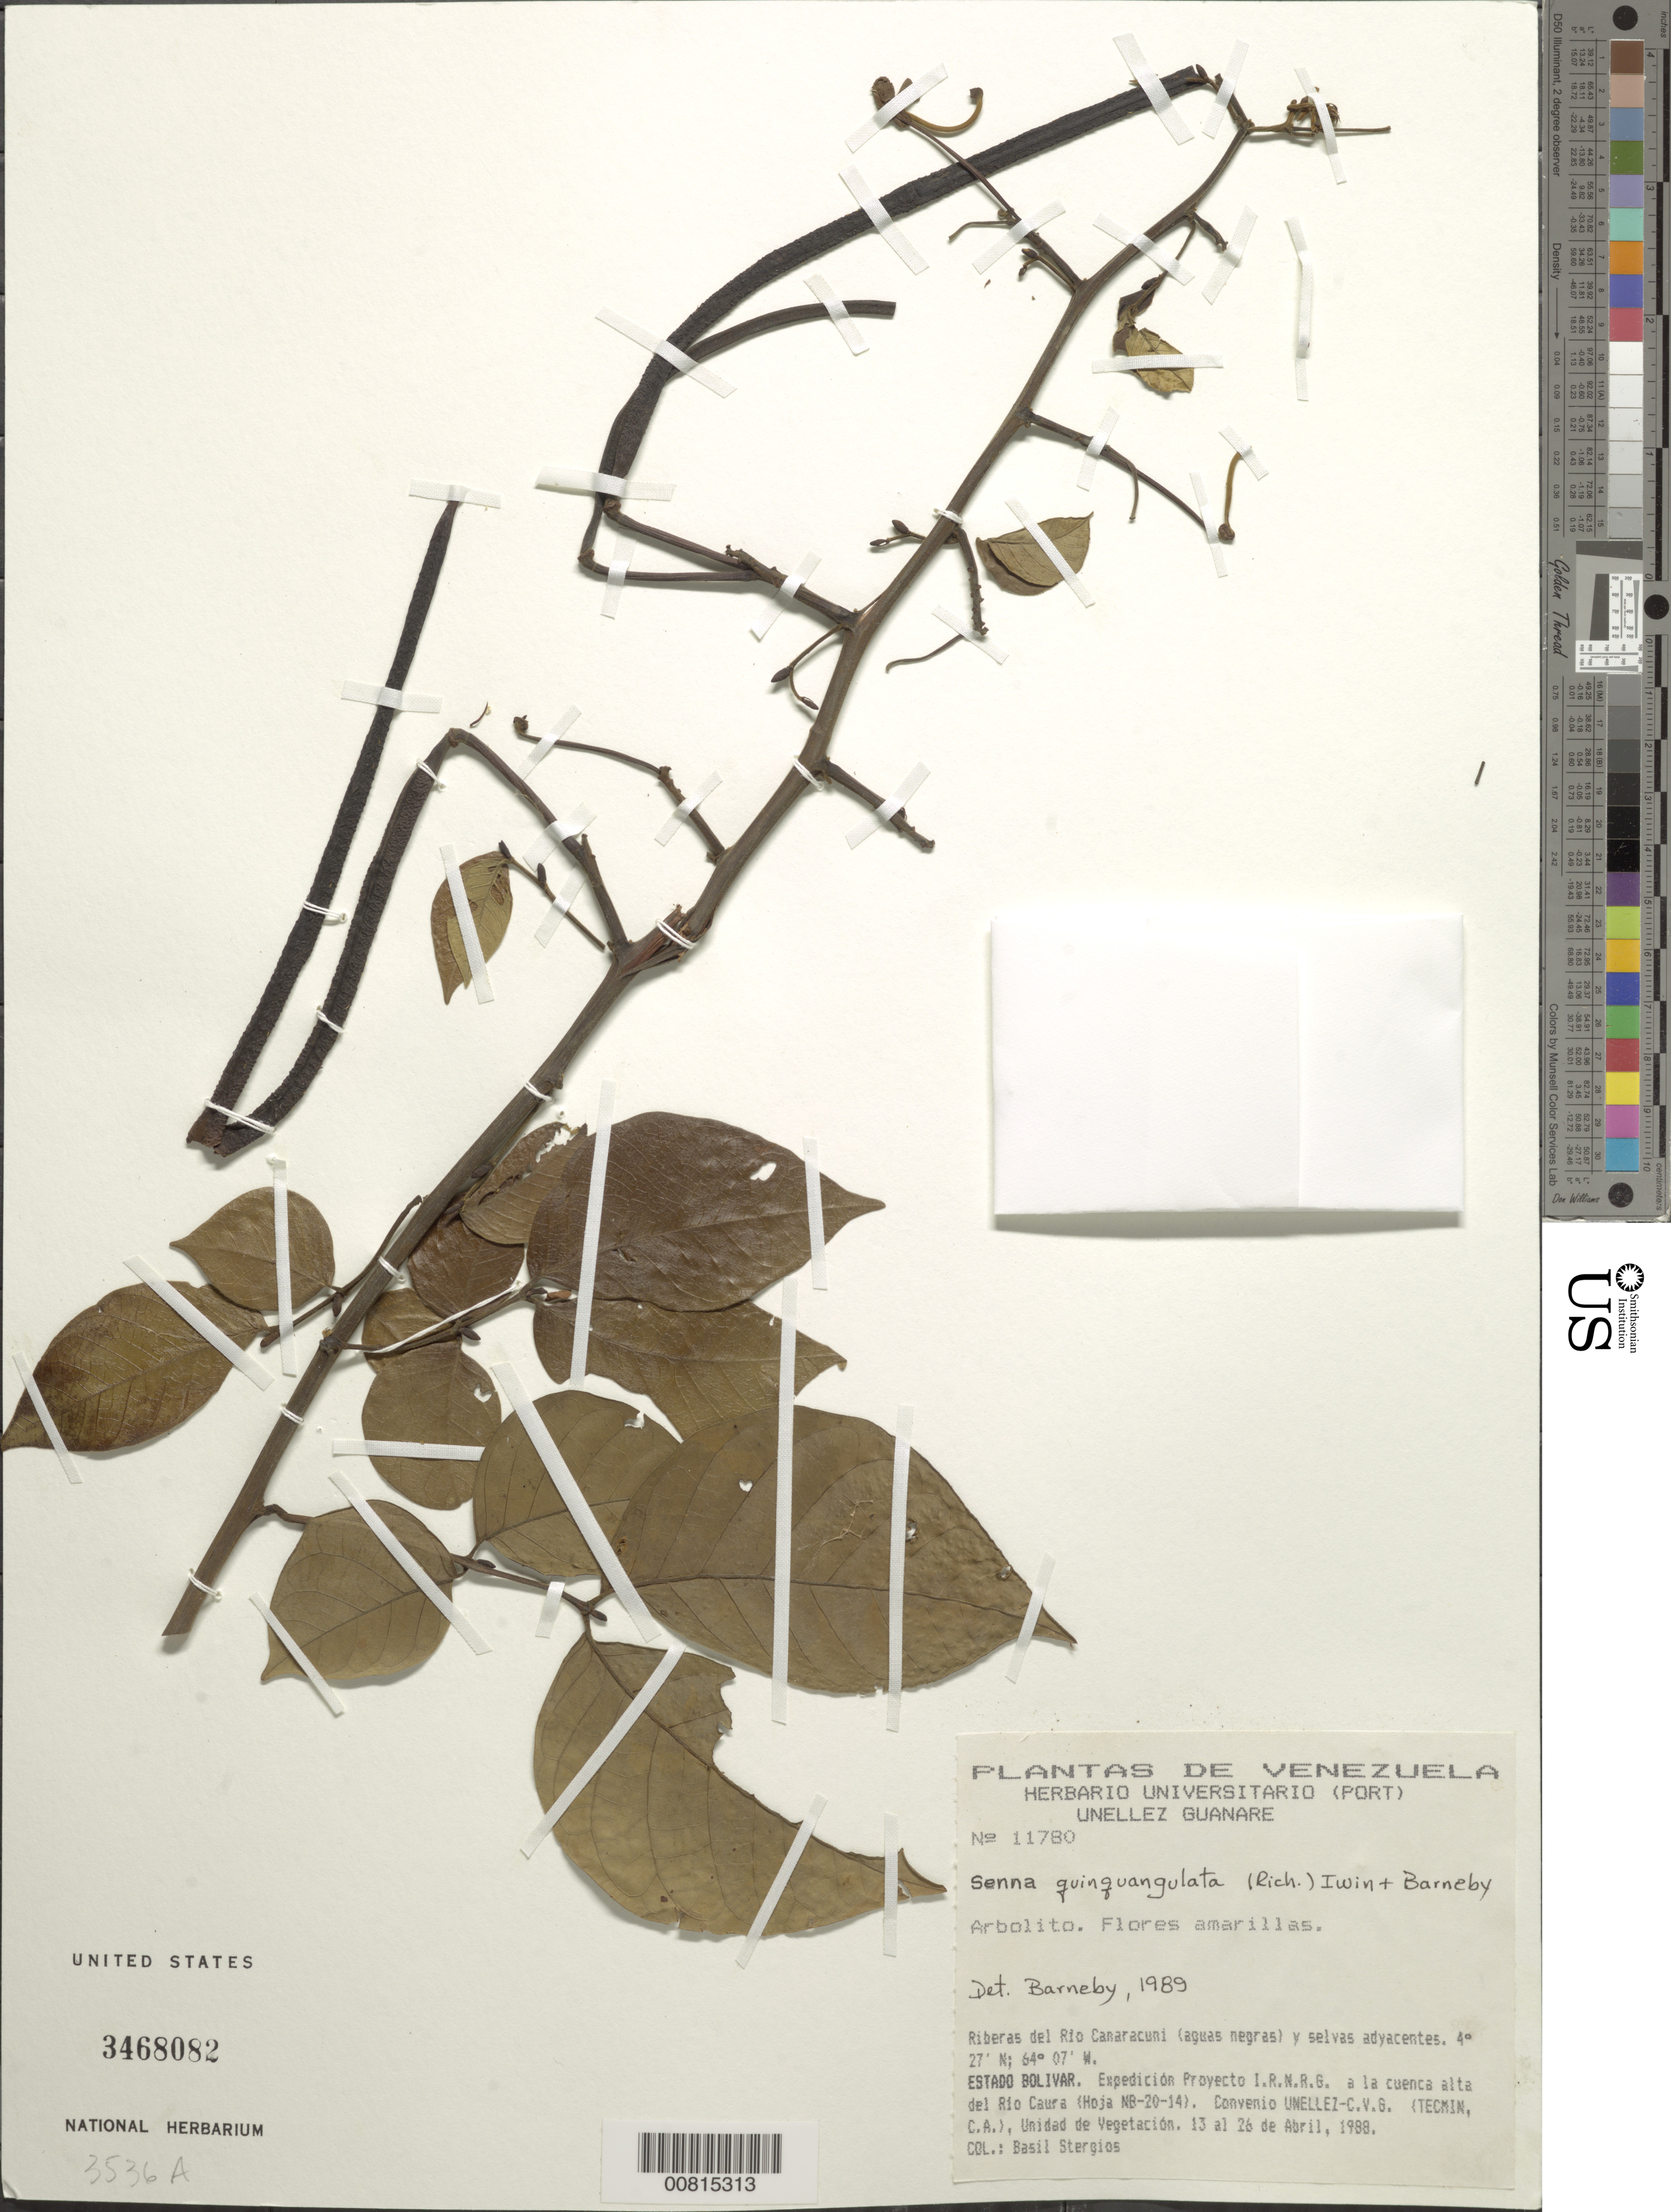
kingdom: Plantae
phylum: Tracheophyta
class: Magnoliopsida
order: Fabales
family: Fabaceae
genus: Senna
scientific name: Senna quinquangulata var. quinquangulata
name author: H.S. Irwin & Barneby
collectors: B. G. Stergios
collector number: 11780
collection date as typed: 13-Apr-89 to 26-Apr-88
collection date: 1988-04-26/1989-04-13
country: Venezuela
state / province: Bolívar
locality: Río Canarcuni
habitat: Riberas del río (aguas negras) y selvas adyacentes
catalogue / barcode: US 3468082